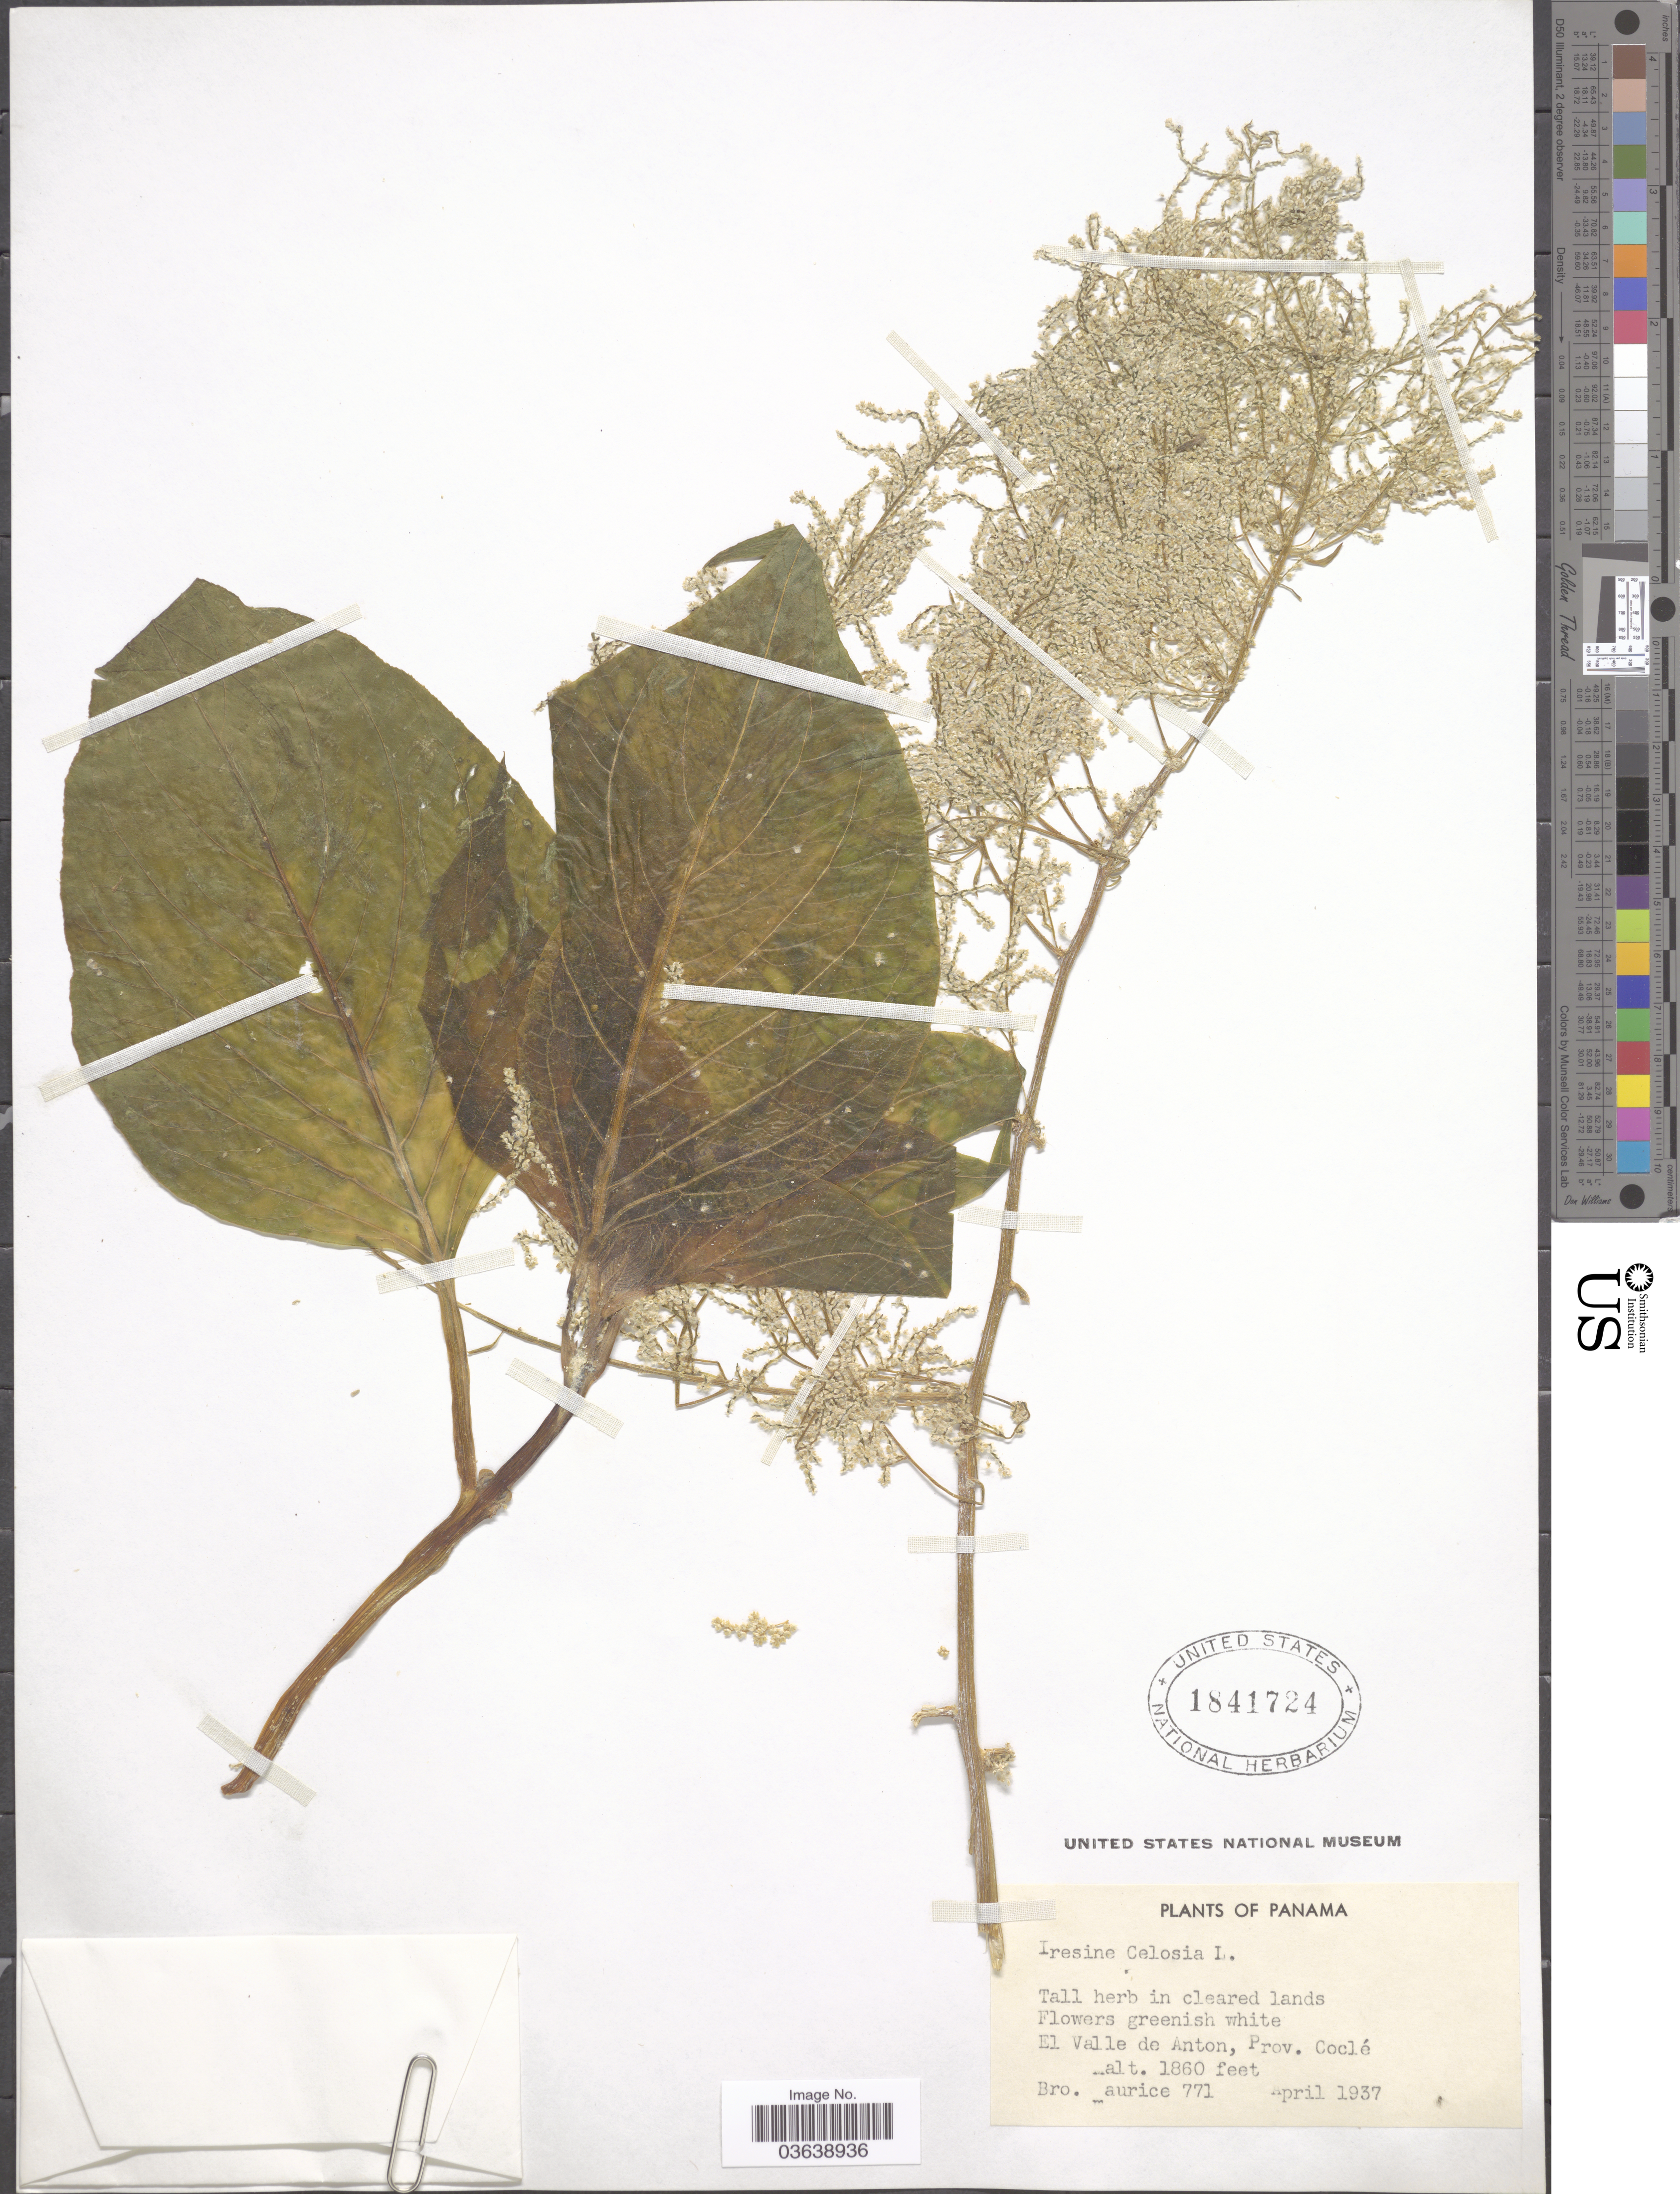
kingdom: Plantae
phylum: Tracheophyta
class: Magnoliopsida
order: Caryophyllales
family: Amaranthaceae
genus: Iresine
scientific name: Iresine celosia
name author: L.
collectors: B. Maurice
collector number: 771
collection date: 1937-04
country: Panama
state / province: Coclé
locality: El Valle de Anton.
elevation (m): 567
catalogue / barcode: US 1841724